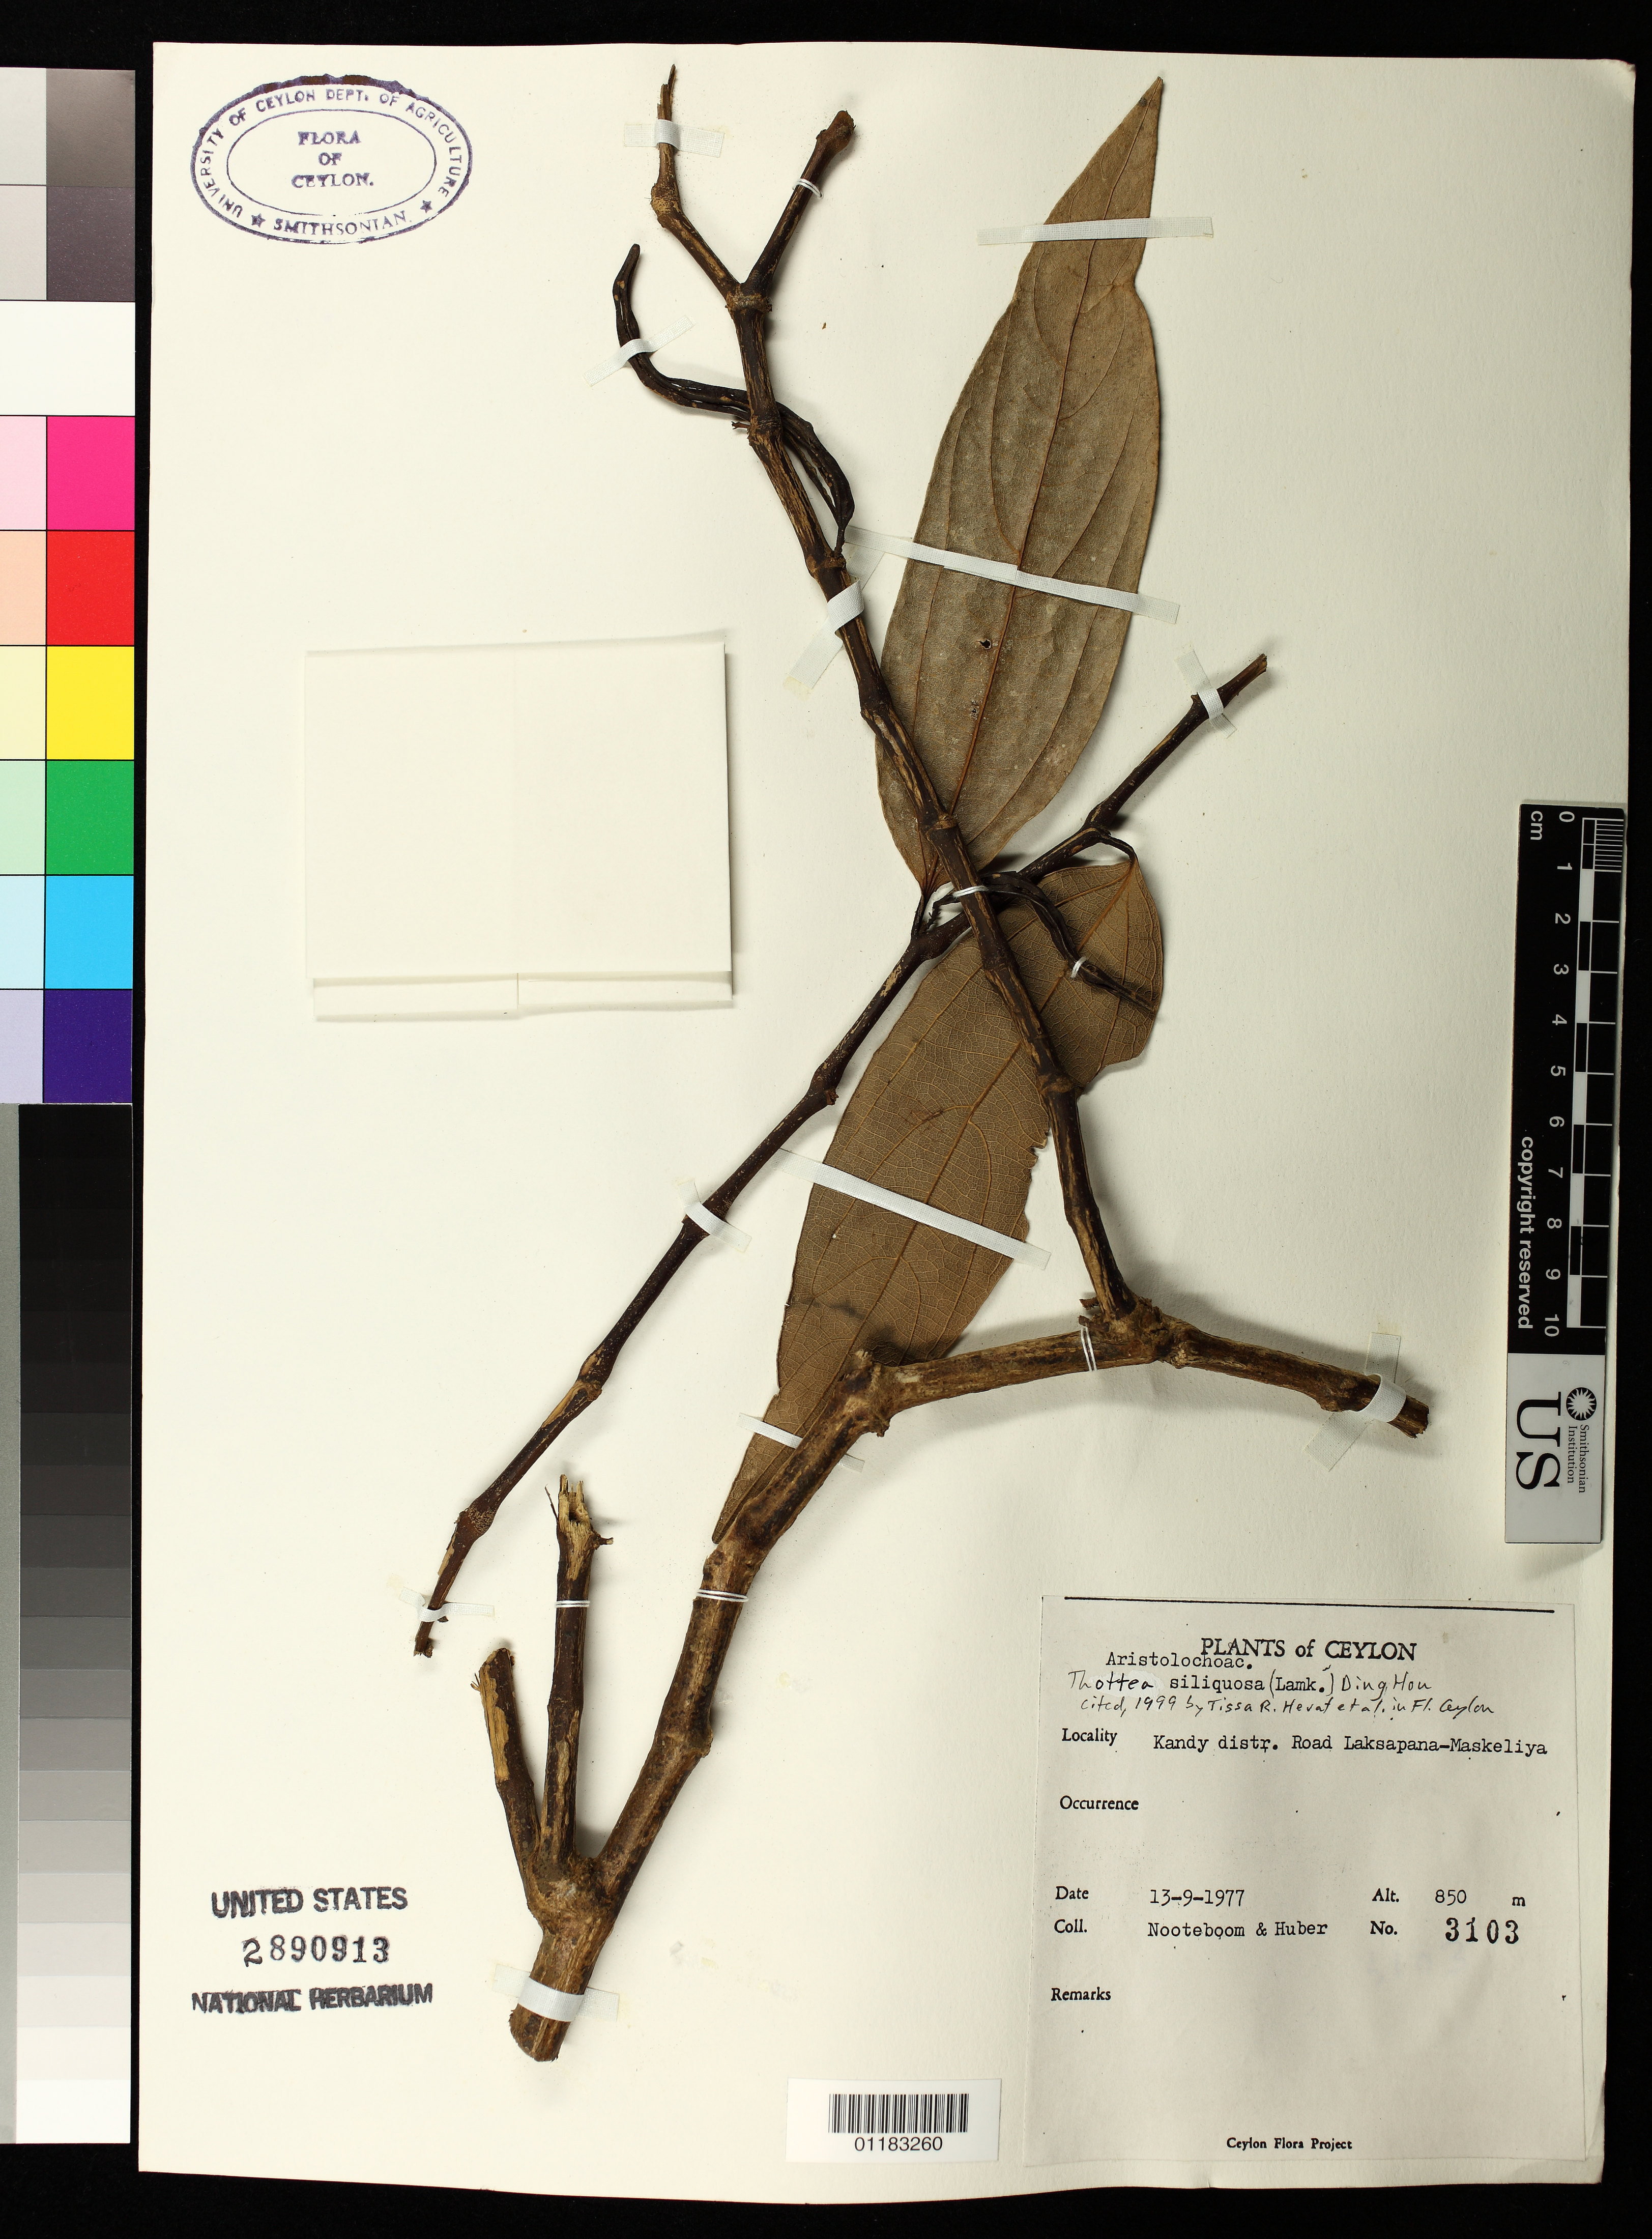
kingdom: Plantae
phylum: Tracheophyta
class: Magnoliopsida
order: Piperales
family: Aristolochiaceae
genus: Thottea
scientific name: Thottea siliquosa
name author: (Lam.) Ding Hou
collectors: H. P. Nooteboom & H. F. Huber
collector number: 3103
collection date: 1977-09-13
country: Sri Lanka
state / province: Central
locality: Kandy district, Road Laksapana-Maskeliya.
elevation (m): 850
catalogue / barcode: US 2890913